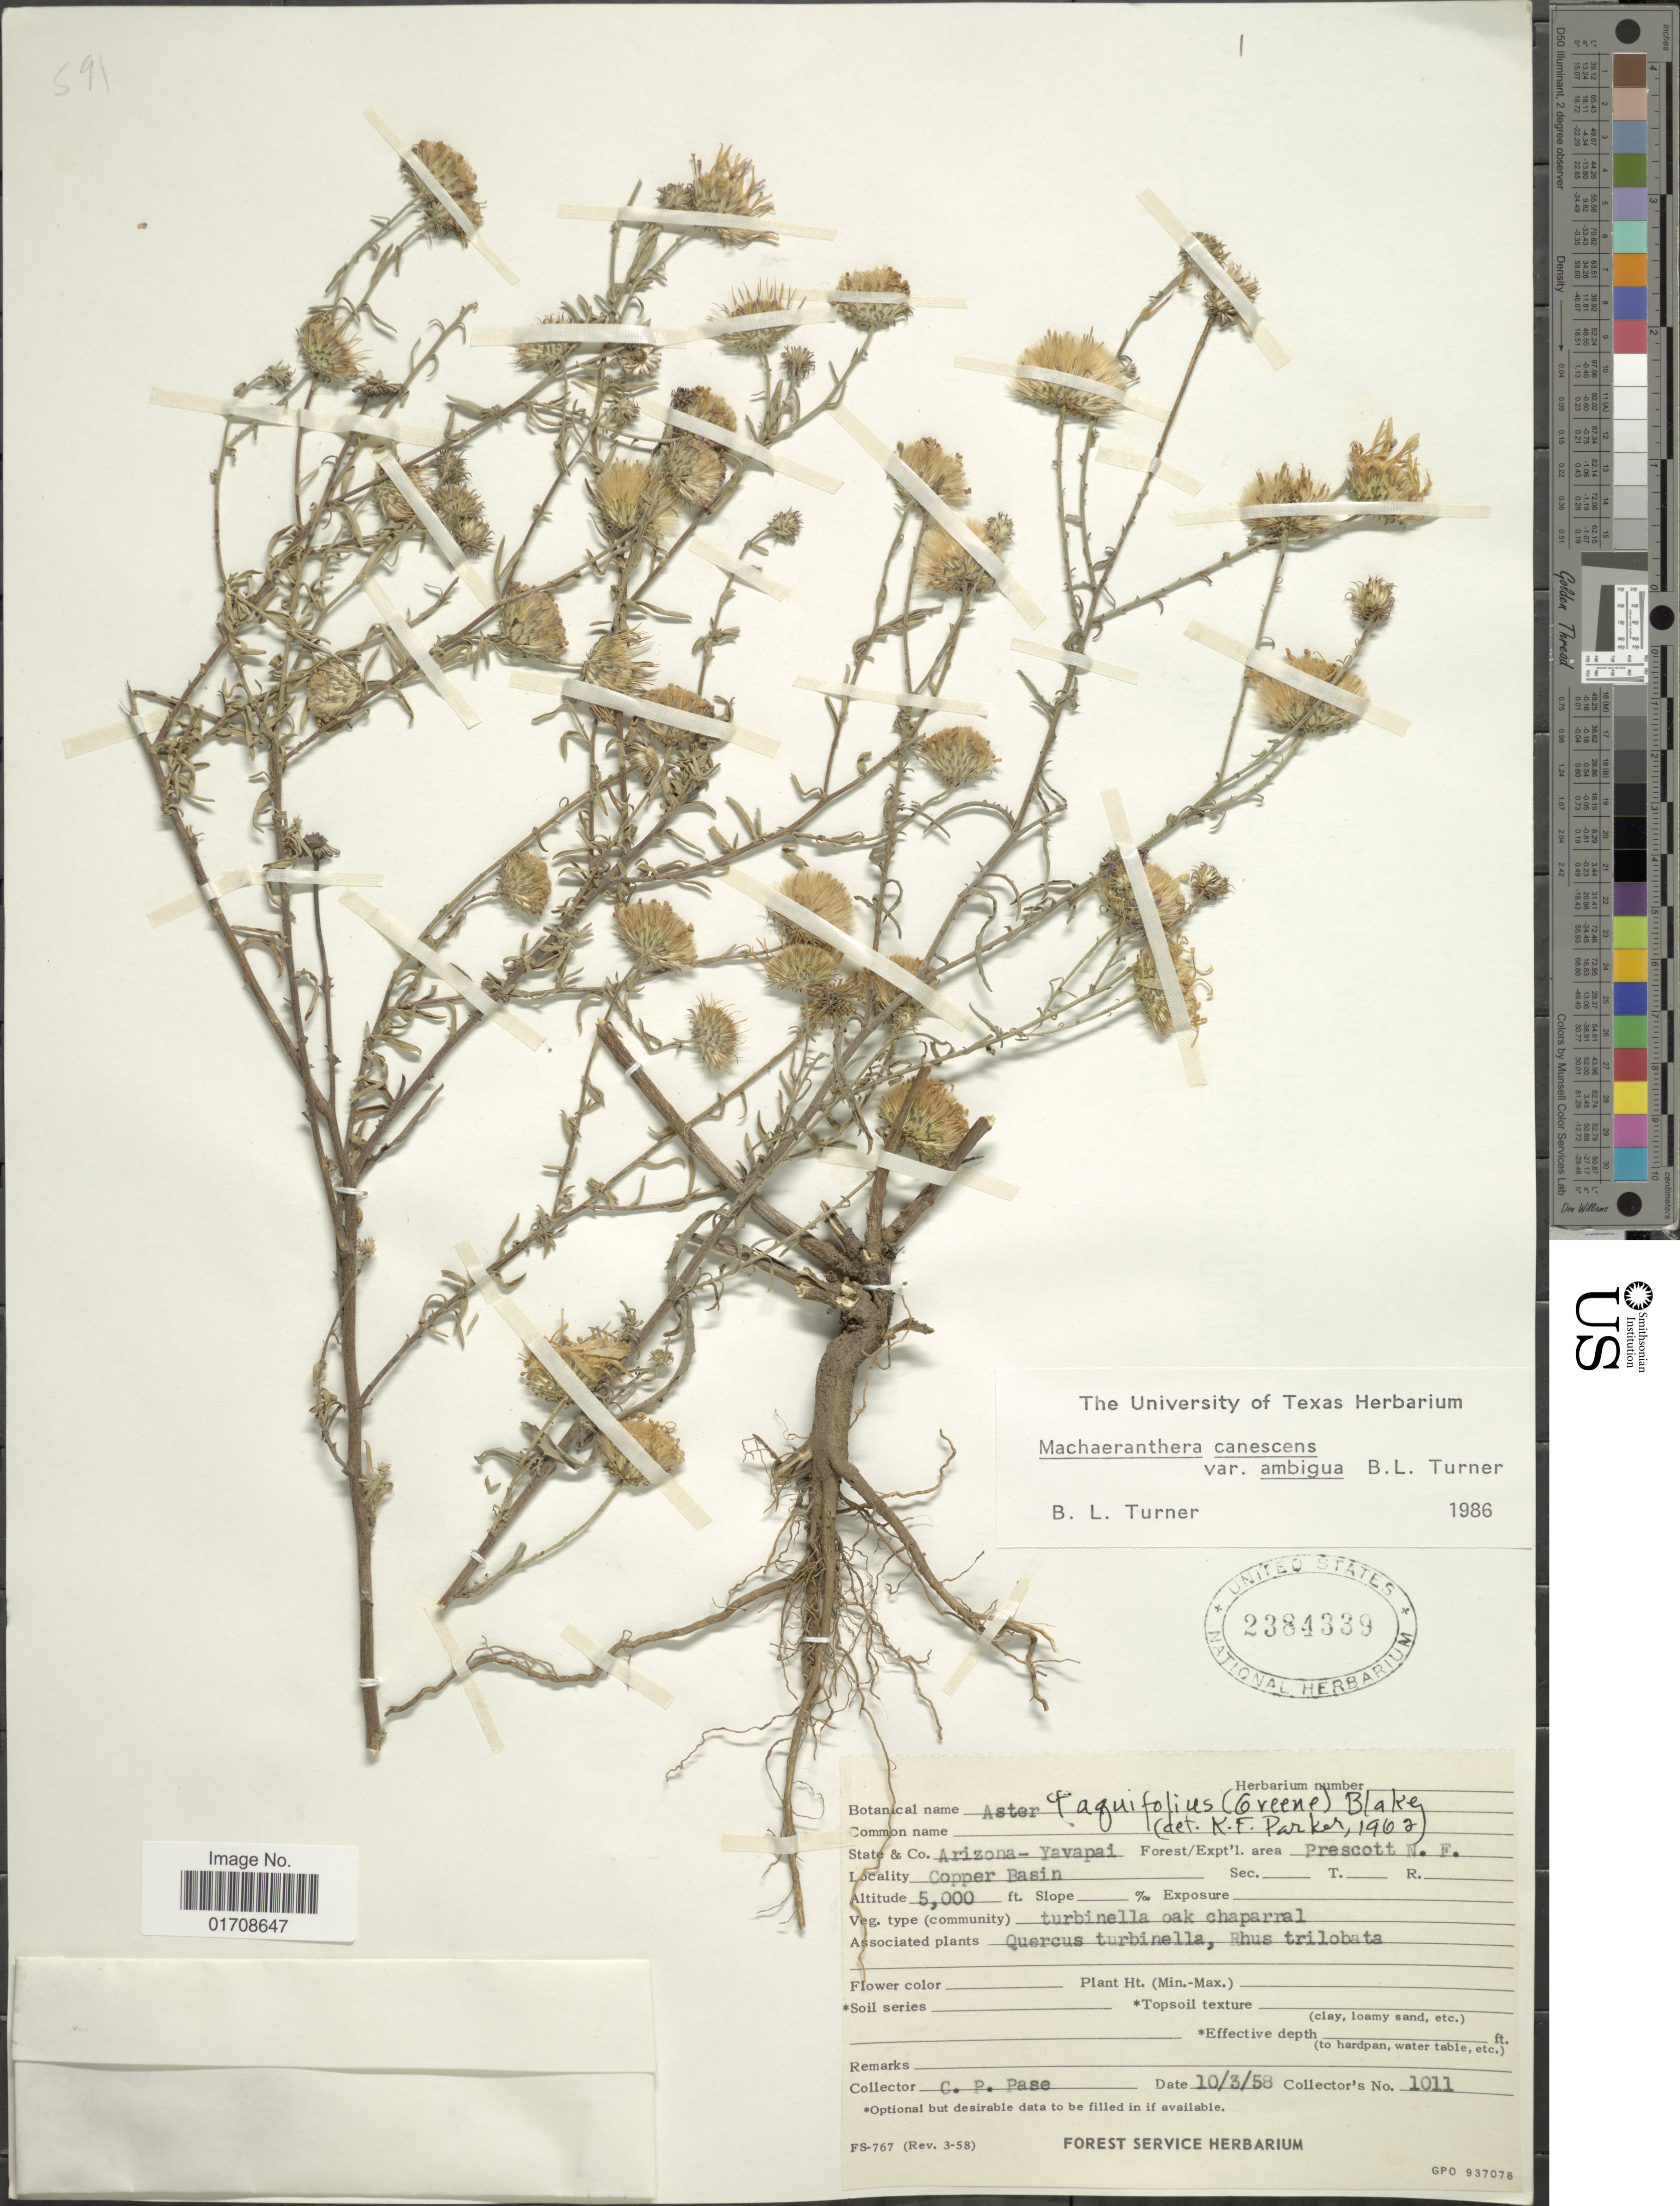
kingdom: Plantae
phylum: Tracheophyta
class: Magnoliopsida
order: Asterales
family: Asteraceae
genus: Machaeranthera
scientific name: Machaeranthera canescens var. ambigua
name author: (B.L. Turner) B.L. Turner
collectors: C. P. Pase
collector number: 1011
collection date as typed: Transcribed d/m/y: 3/10/58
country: United States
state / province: Arizona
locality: Yavapai, Prescott N. F., Copper Basin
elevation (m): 1524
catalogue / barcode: US 2384339